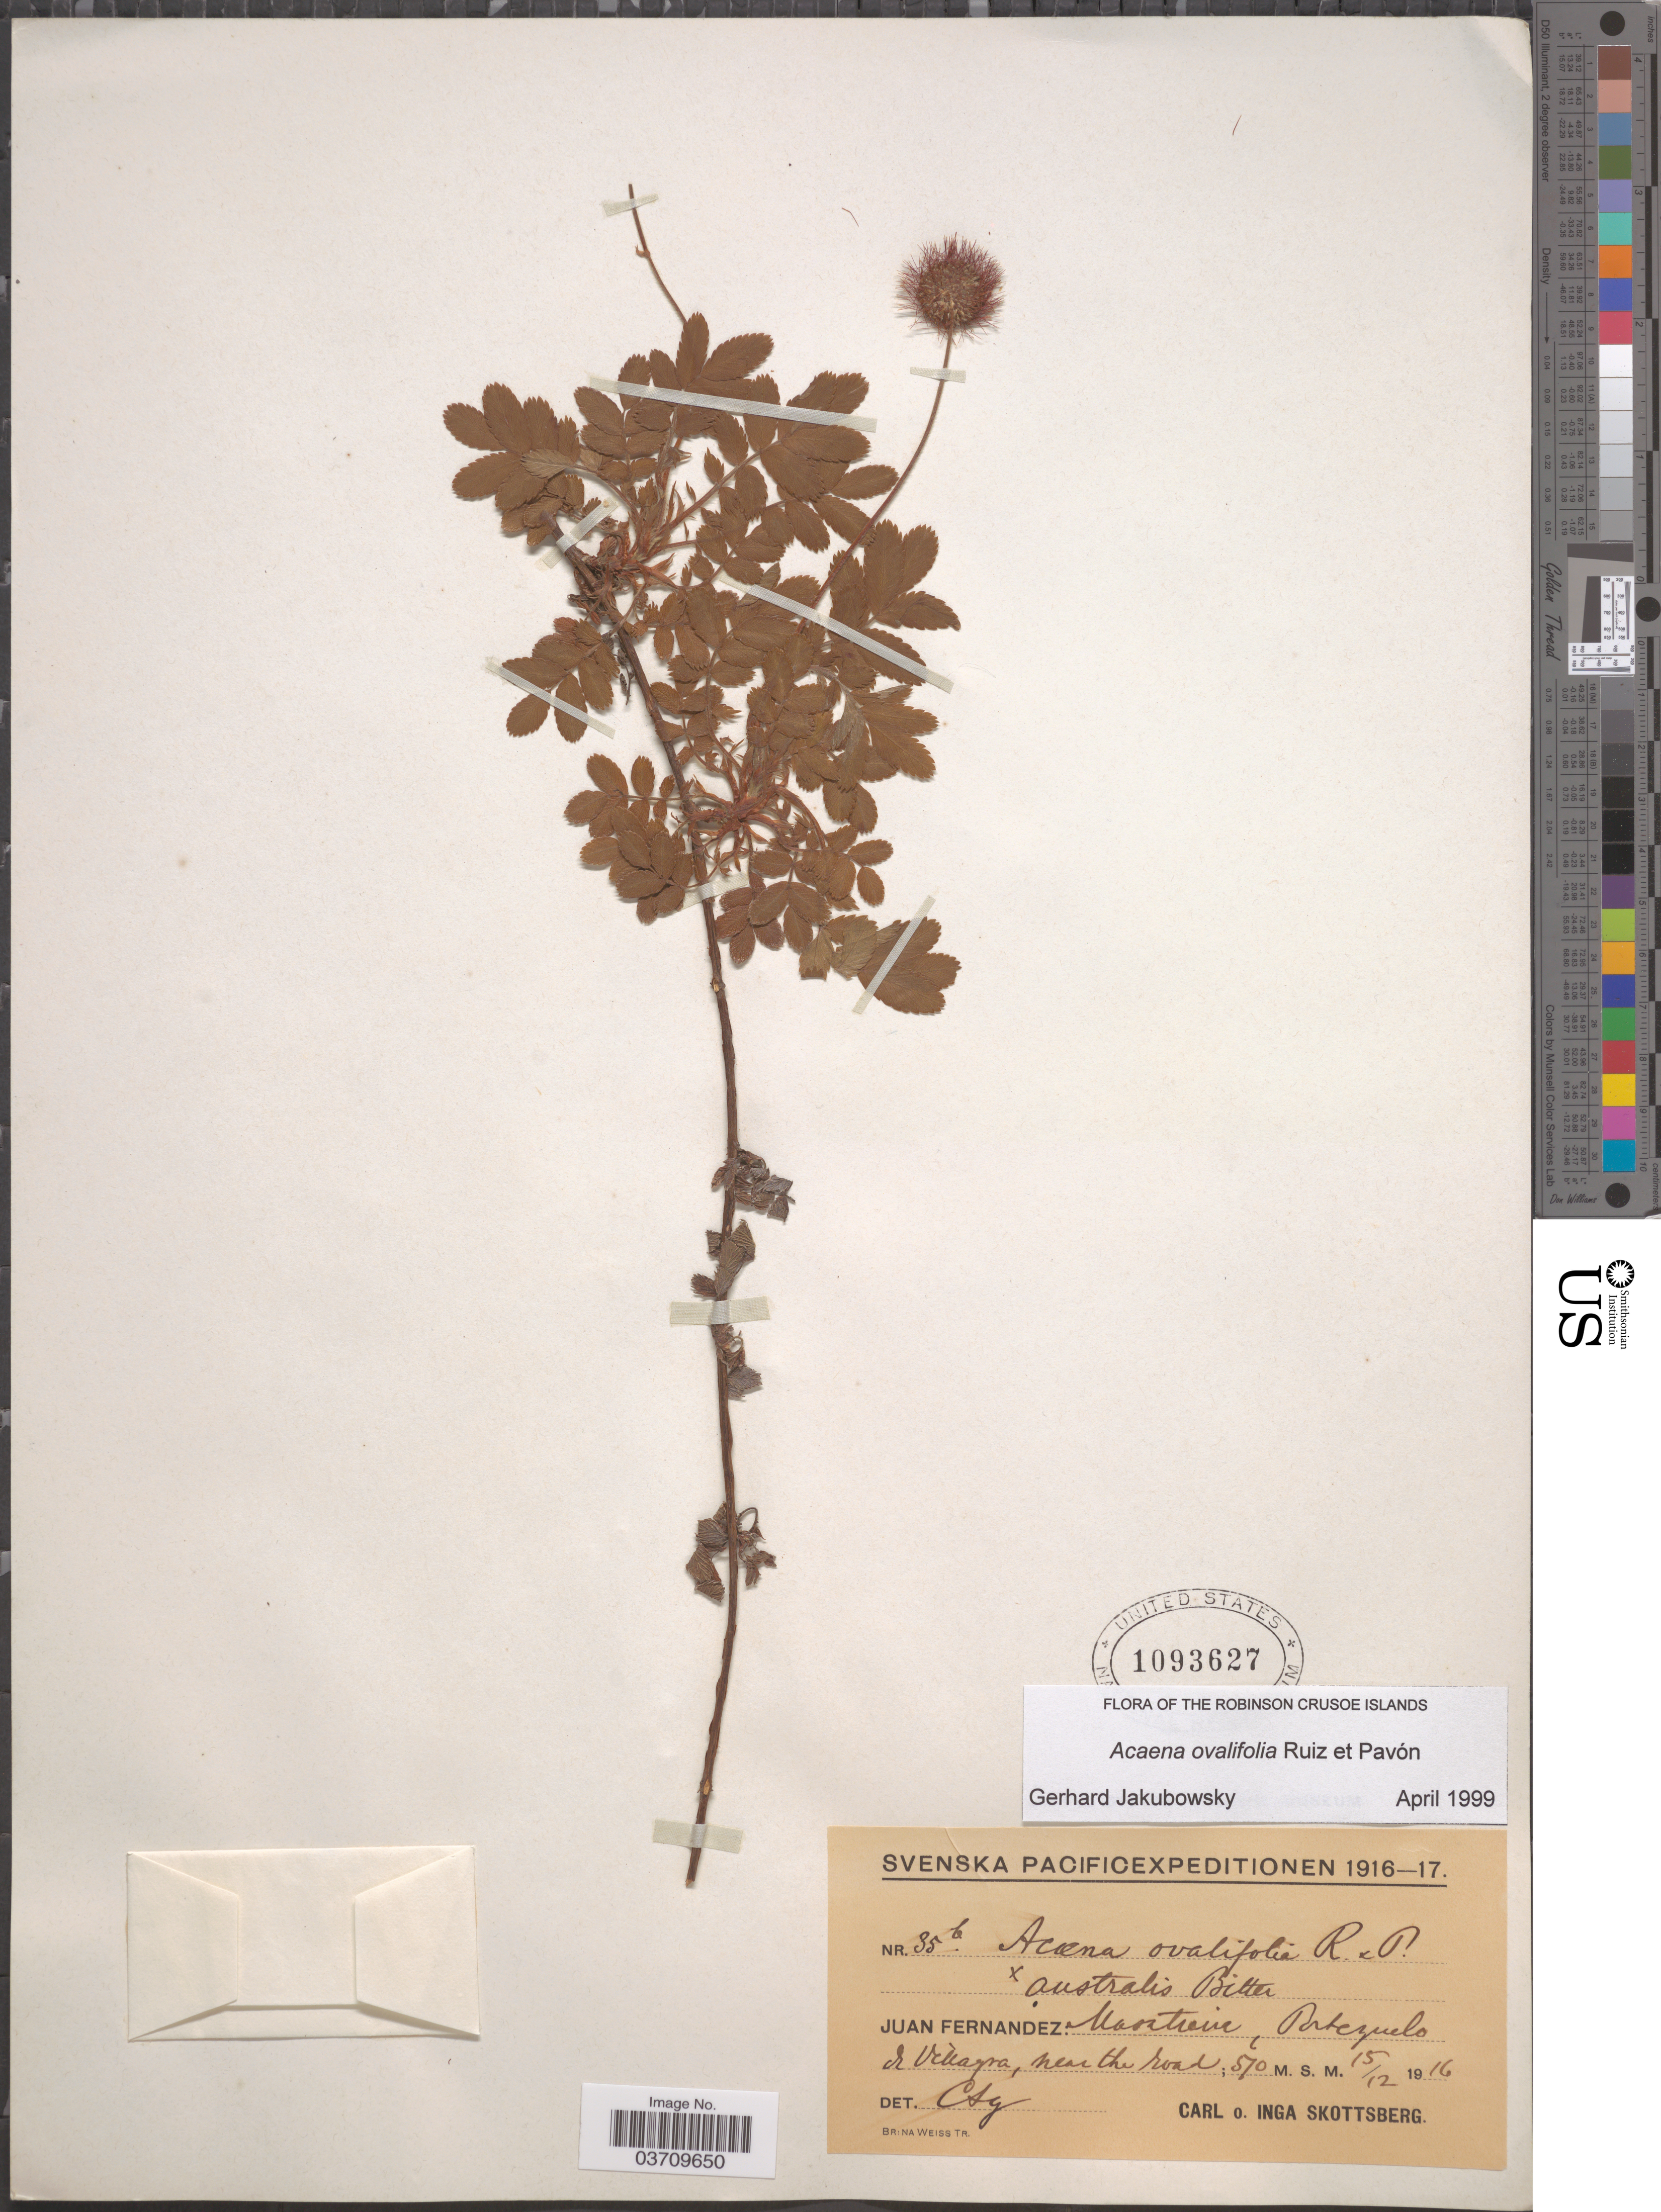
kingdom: Plantae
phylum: Tracheophyta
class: Magnoliopsida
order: Rosales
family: Rosaceae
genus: Acaena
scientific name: Acaena ovalifolia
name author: Ruiz & Pav.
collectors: C. Skottsberg & I. Skottsberg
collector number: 35b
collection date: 1916-12-15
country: Chile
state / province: Valparaíso (V)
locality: Juan Fernandez: Masatierra, Portezuelo de Villagra, near the road.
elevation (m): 570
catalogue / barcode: US 1093627